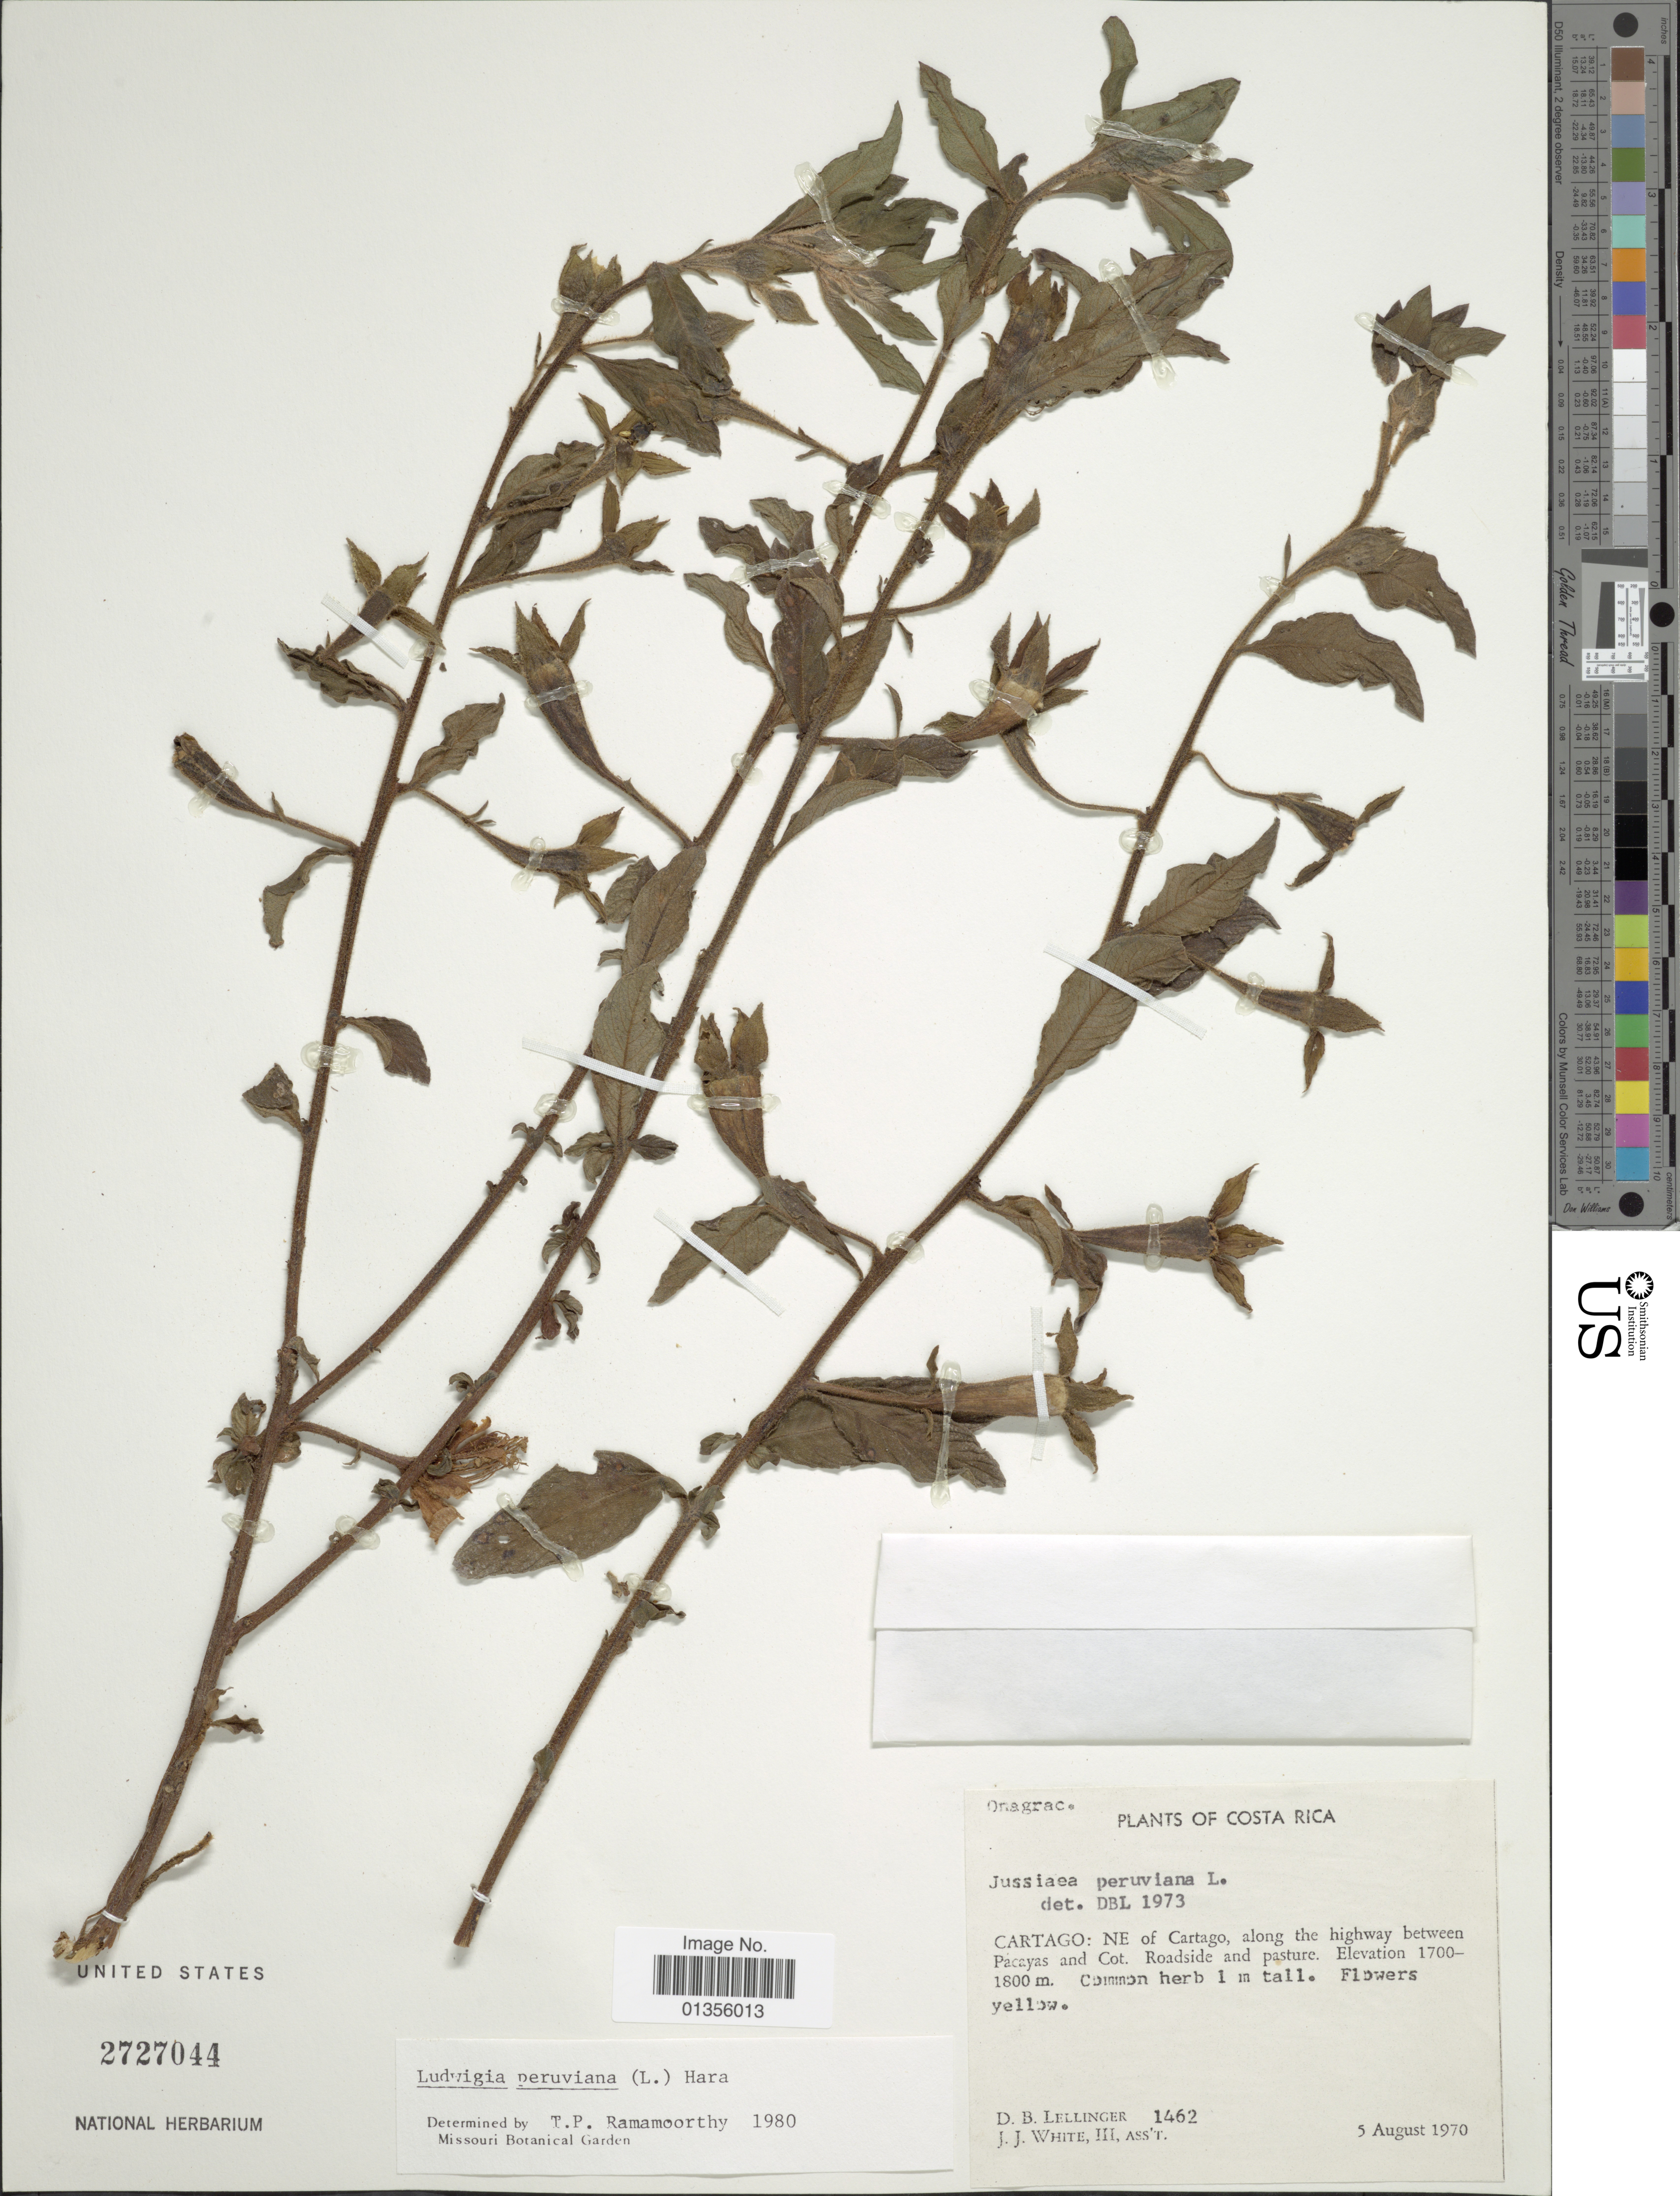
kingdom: Plantae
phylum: Tracheophyta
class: Magnoliopsida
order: Myrtales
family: Onagraceae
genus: Ludwigia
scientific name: Ludwigia peruviana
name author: (L.) H. Hara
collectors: D. B. Lellinger & J. J. White III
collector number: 1462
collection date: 1970-08-05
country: Costa Rica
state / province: Cartago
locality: NE of Cartago, along the highway between Pacayas and Cot.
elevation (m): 1700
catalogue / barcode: US 2727044